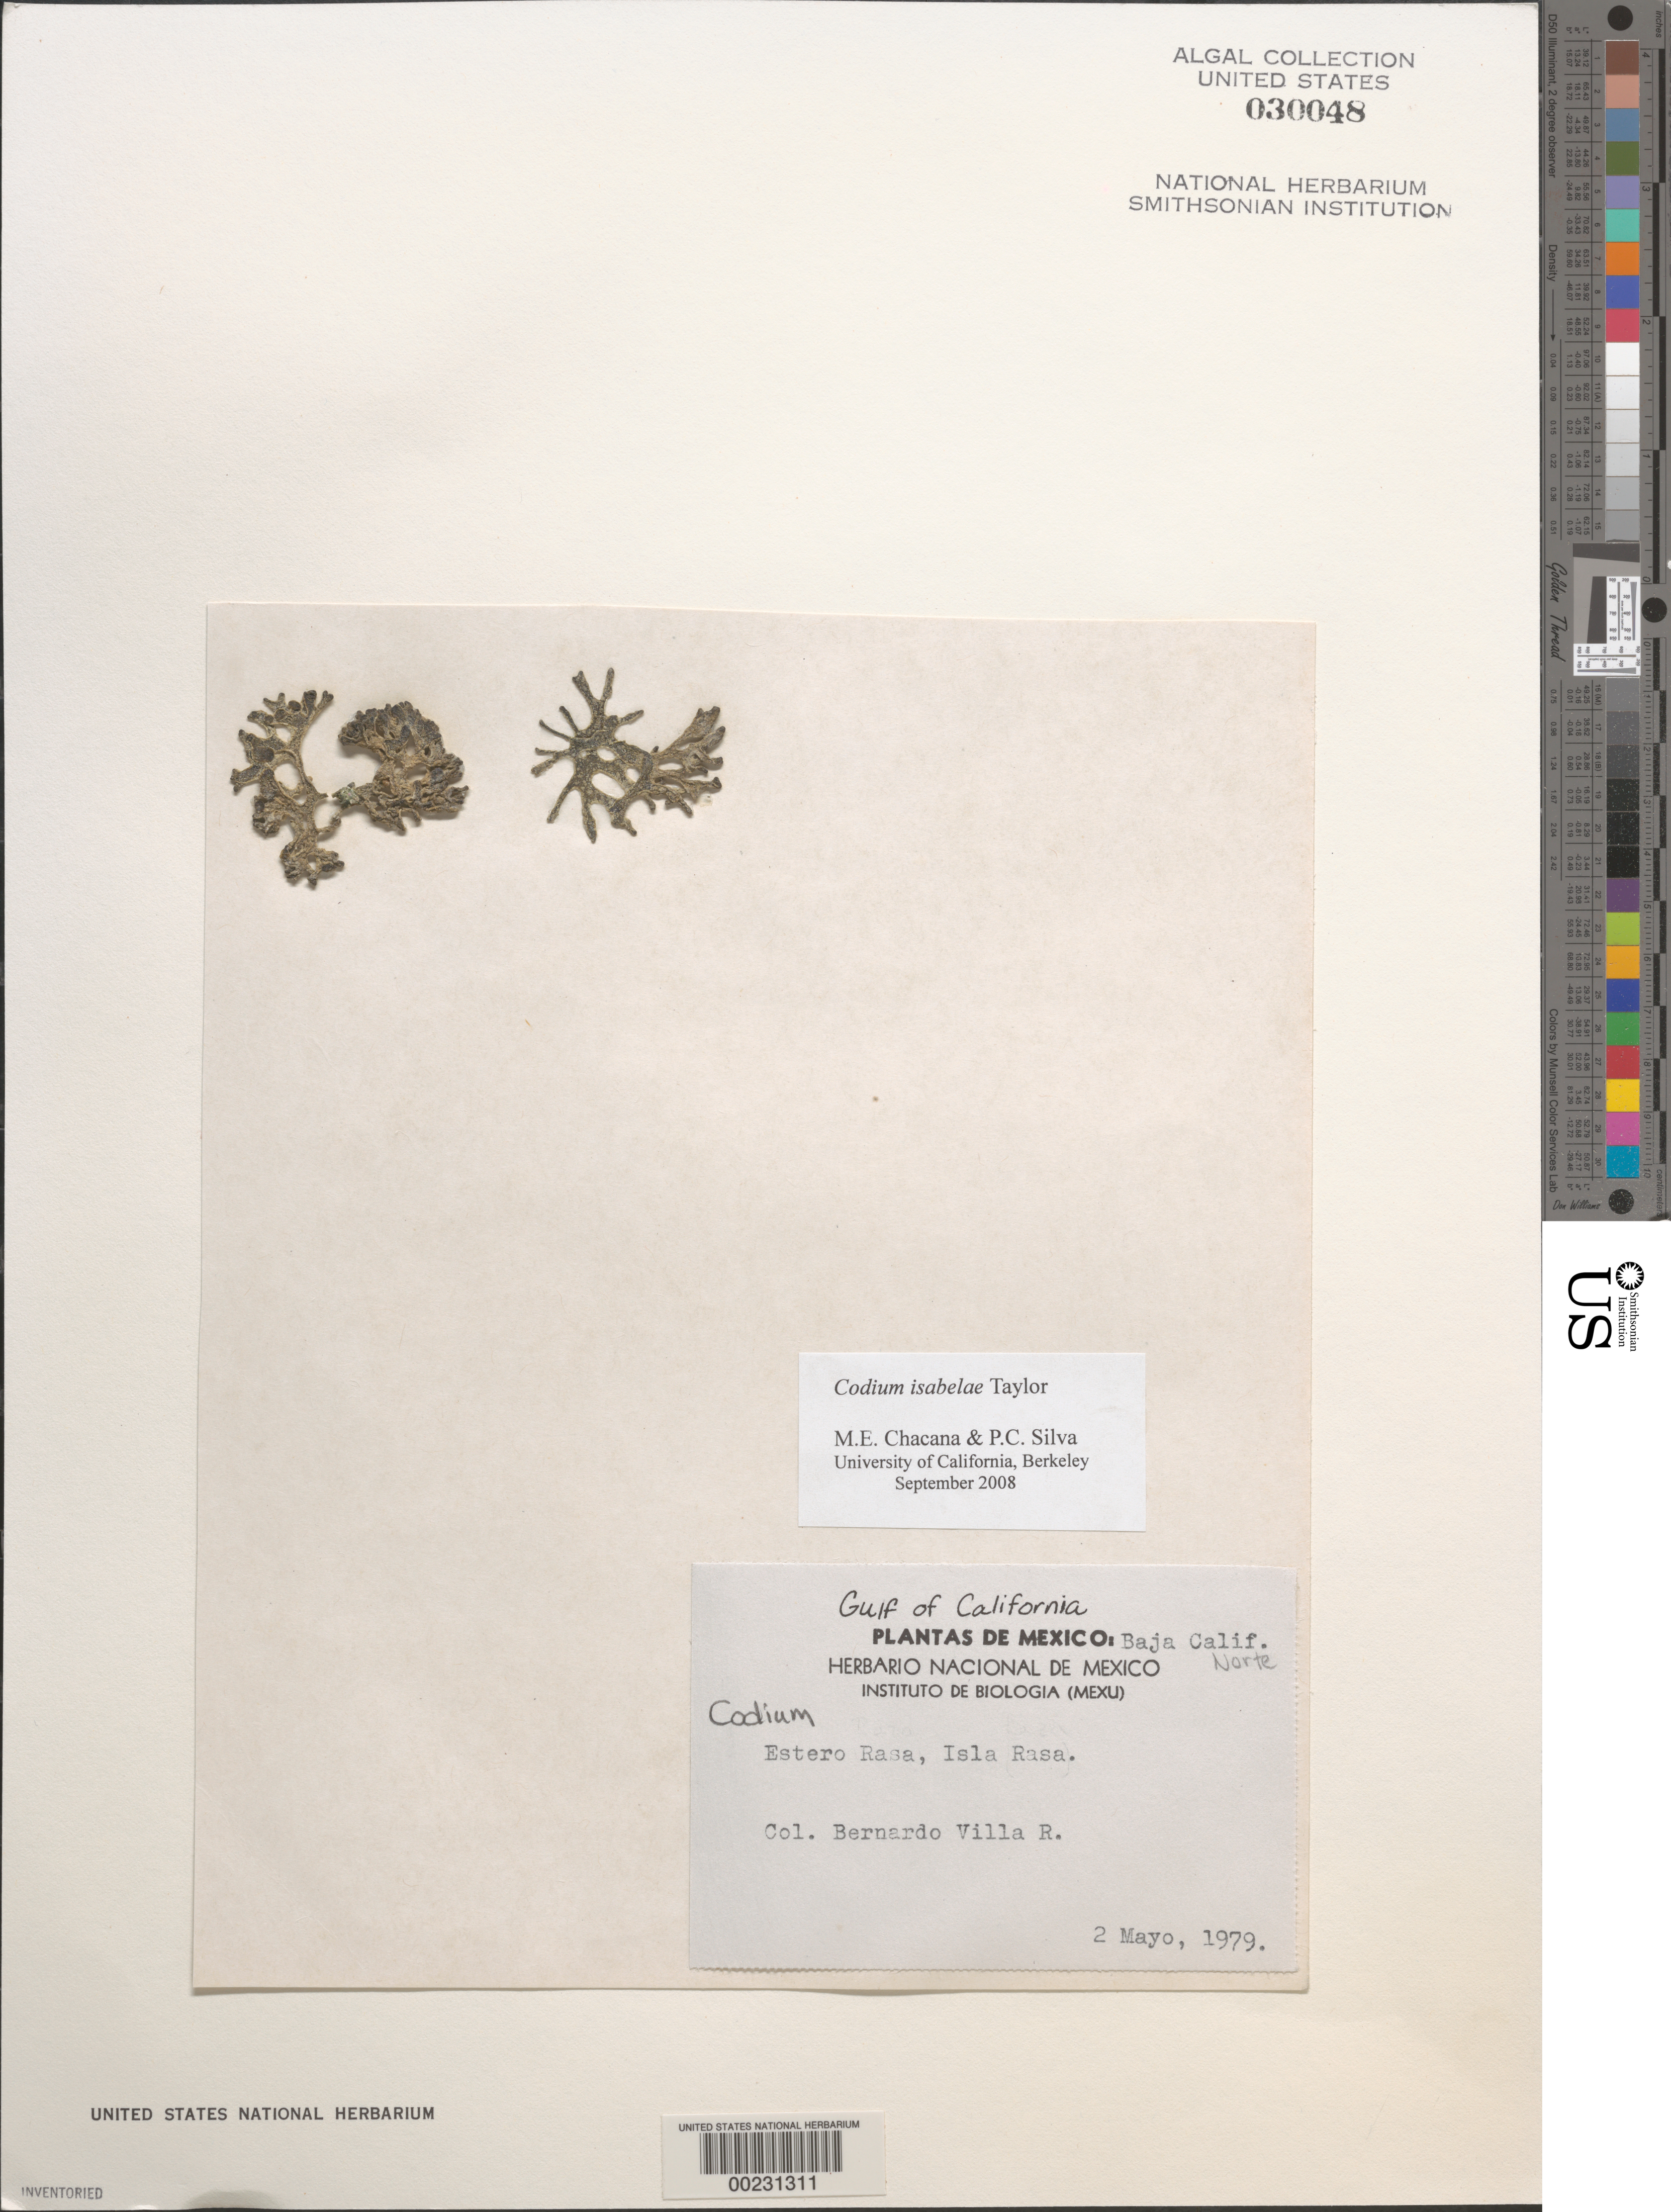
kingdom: Plantae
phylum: Chlorophyta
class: Ulvophyceae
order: Bryopsidales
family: Codiaceae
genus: Codium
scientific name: Codium isabelae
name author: W.R. Taylor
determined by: Chacana, M. E.; Silva, P. C.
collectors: B. Villa R.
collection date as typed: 02 May 1979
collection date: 1979-05-02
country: Mexico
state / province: Baja California Norte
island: Isla Raza (Isla Rasa)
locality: Estero Raza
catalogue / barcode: US 30048